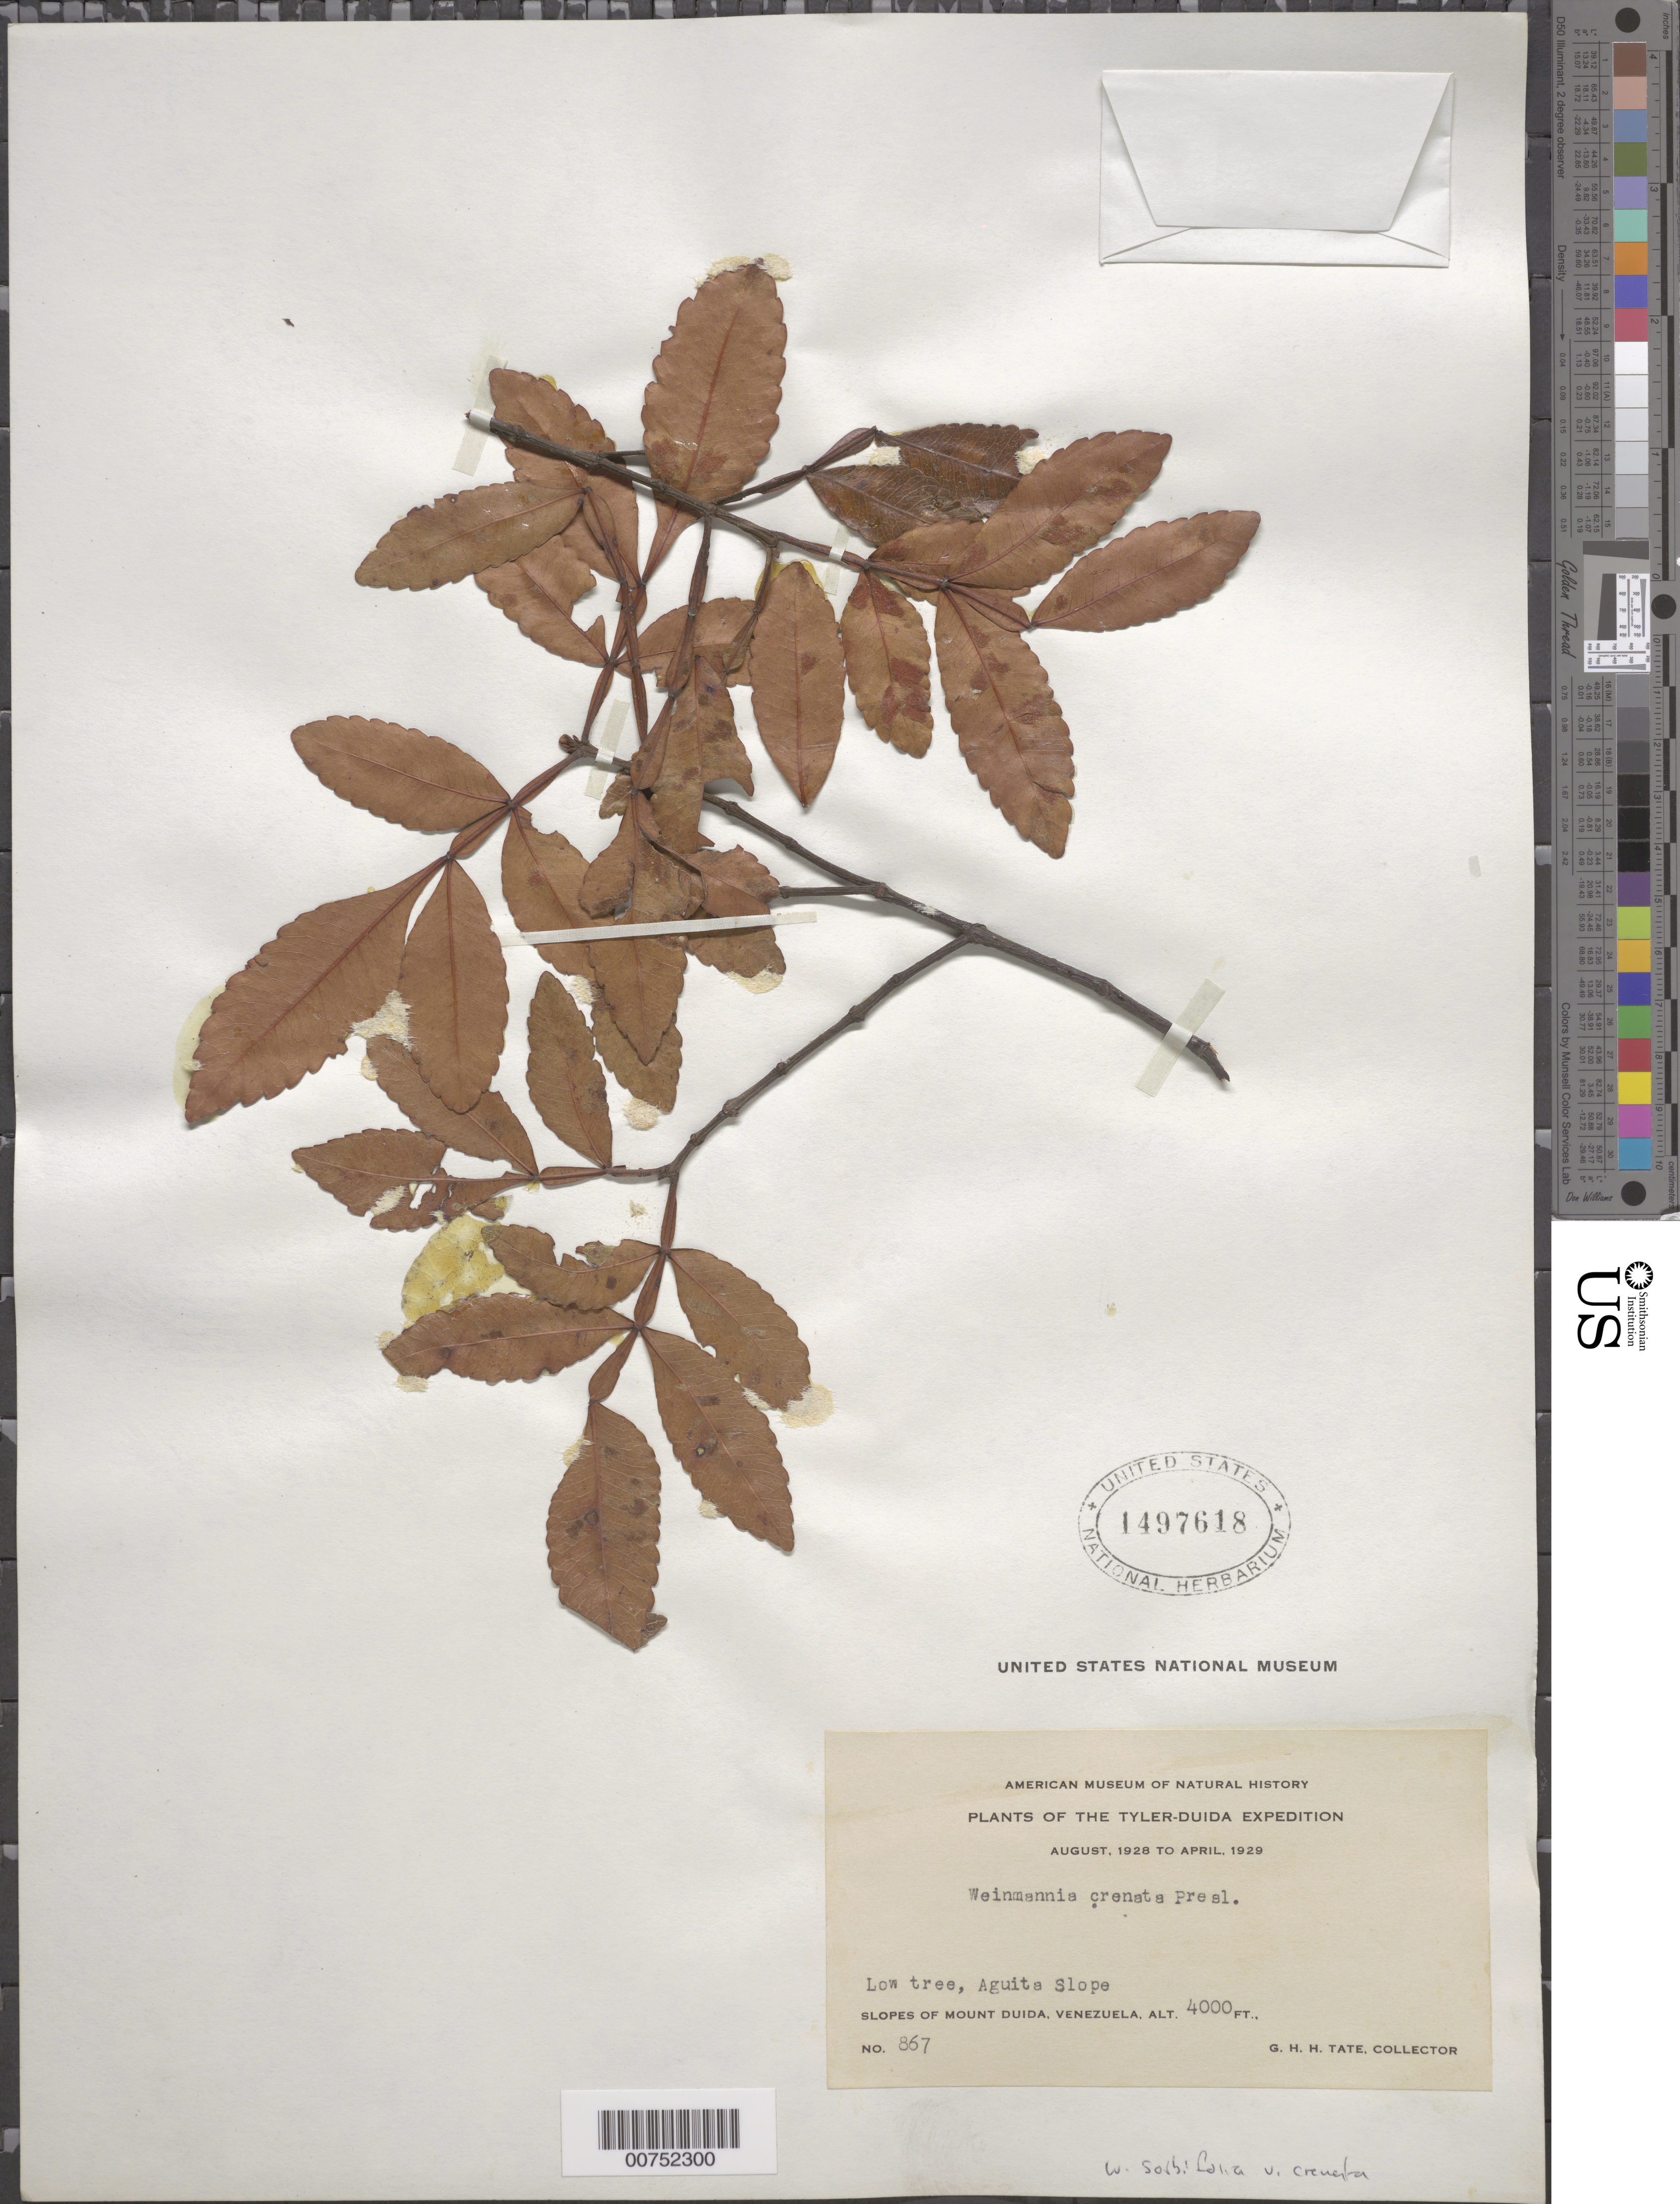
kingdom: Plantae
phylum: Tracheophyta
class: Magnoliopsida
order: Oxalidales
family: Cunoniaceae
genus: Weinmannia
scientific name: Weinmannia sorbifolia var. crenata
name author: Kunth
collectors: G. H. H.Tate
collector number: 867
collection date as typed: Aug-28 to Apr-29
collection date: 1928-08/1929-04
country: Venezuela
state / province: Amazonas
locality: Aquita, slopes of Mt. Duida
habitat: Mountain slopes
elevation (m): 1158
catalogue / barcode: US 1497618